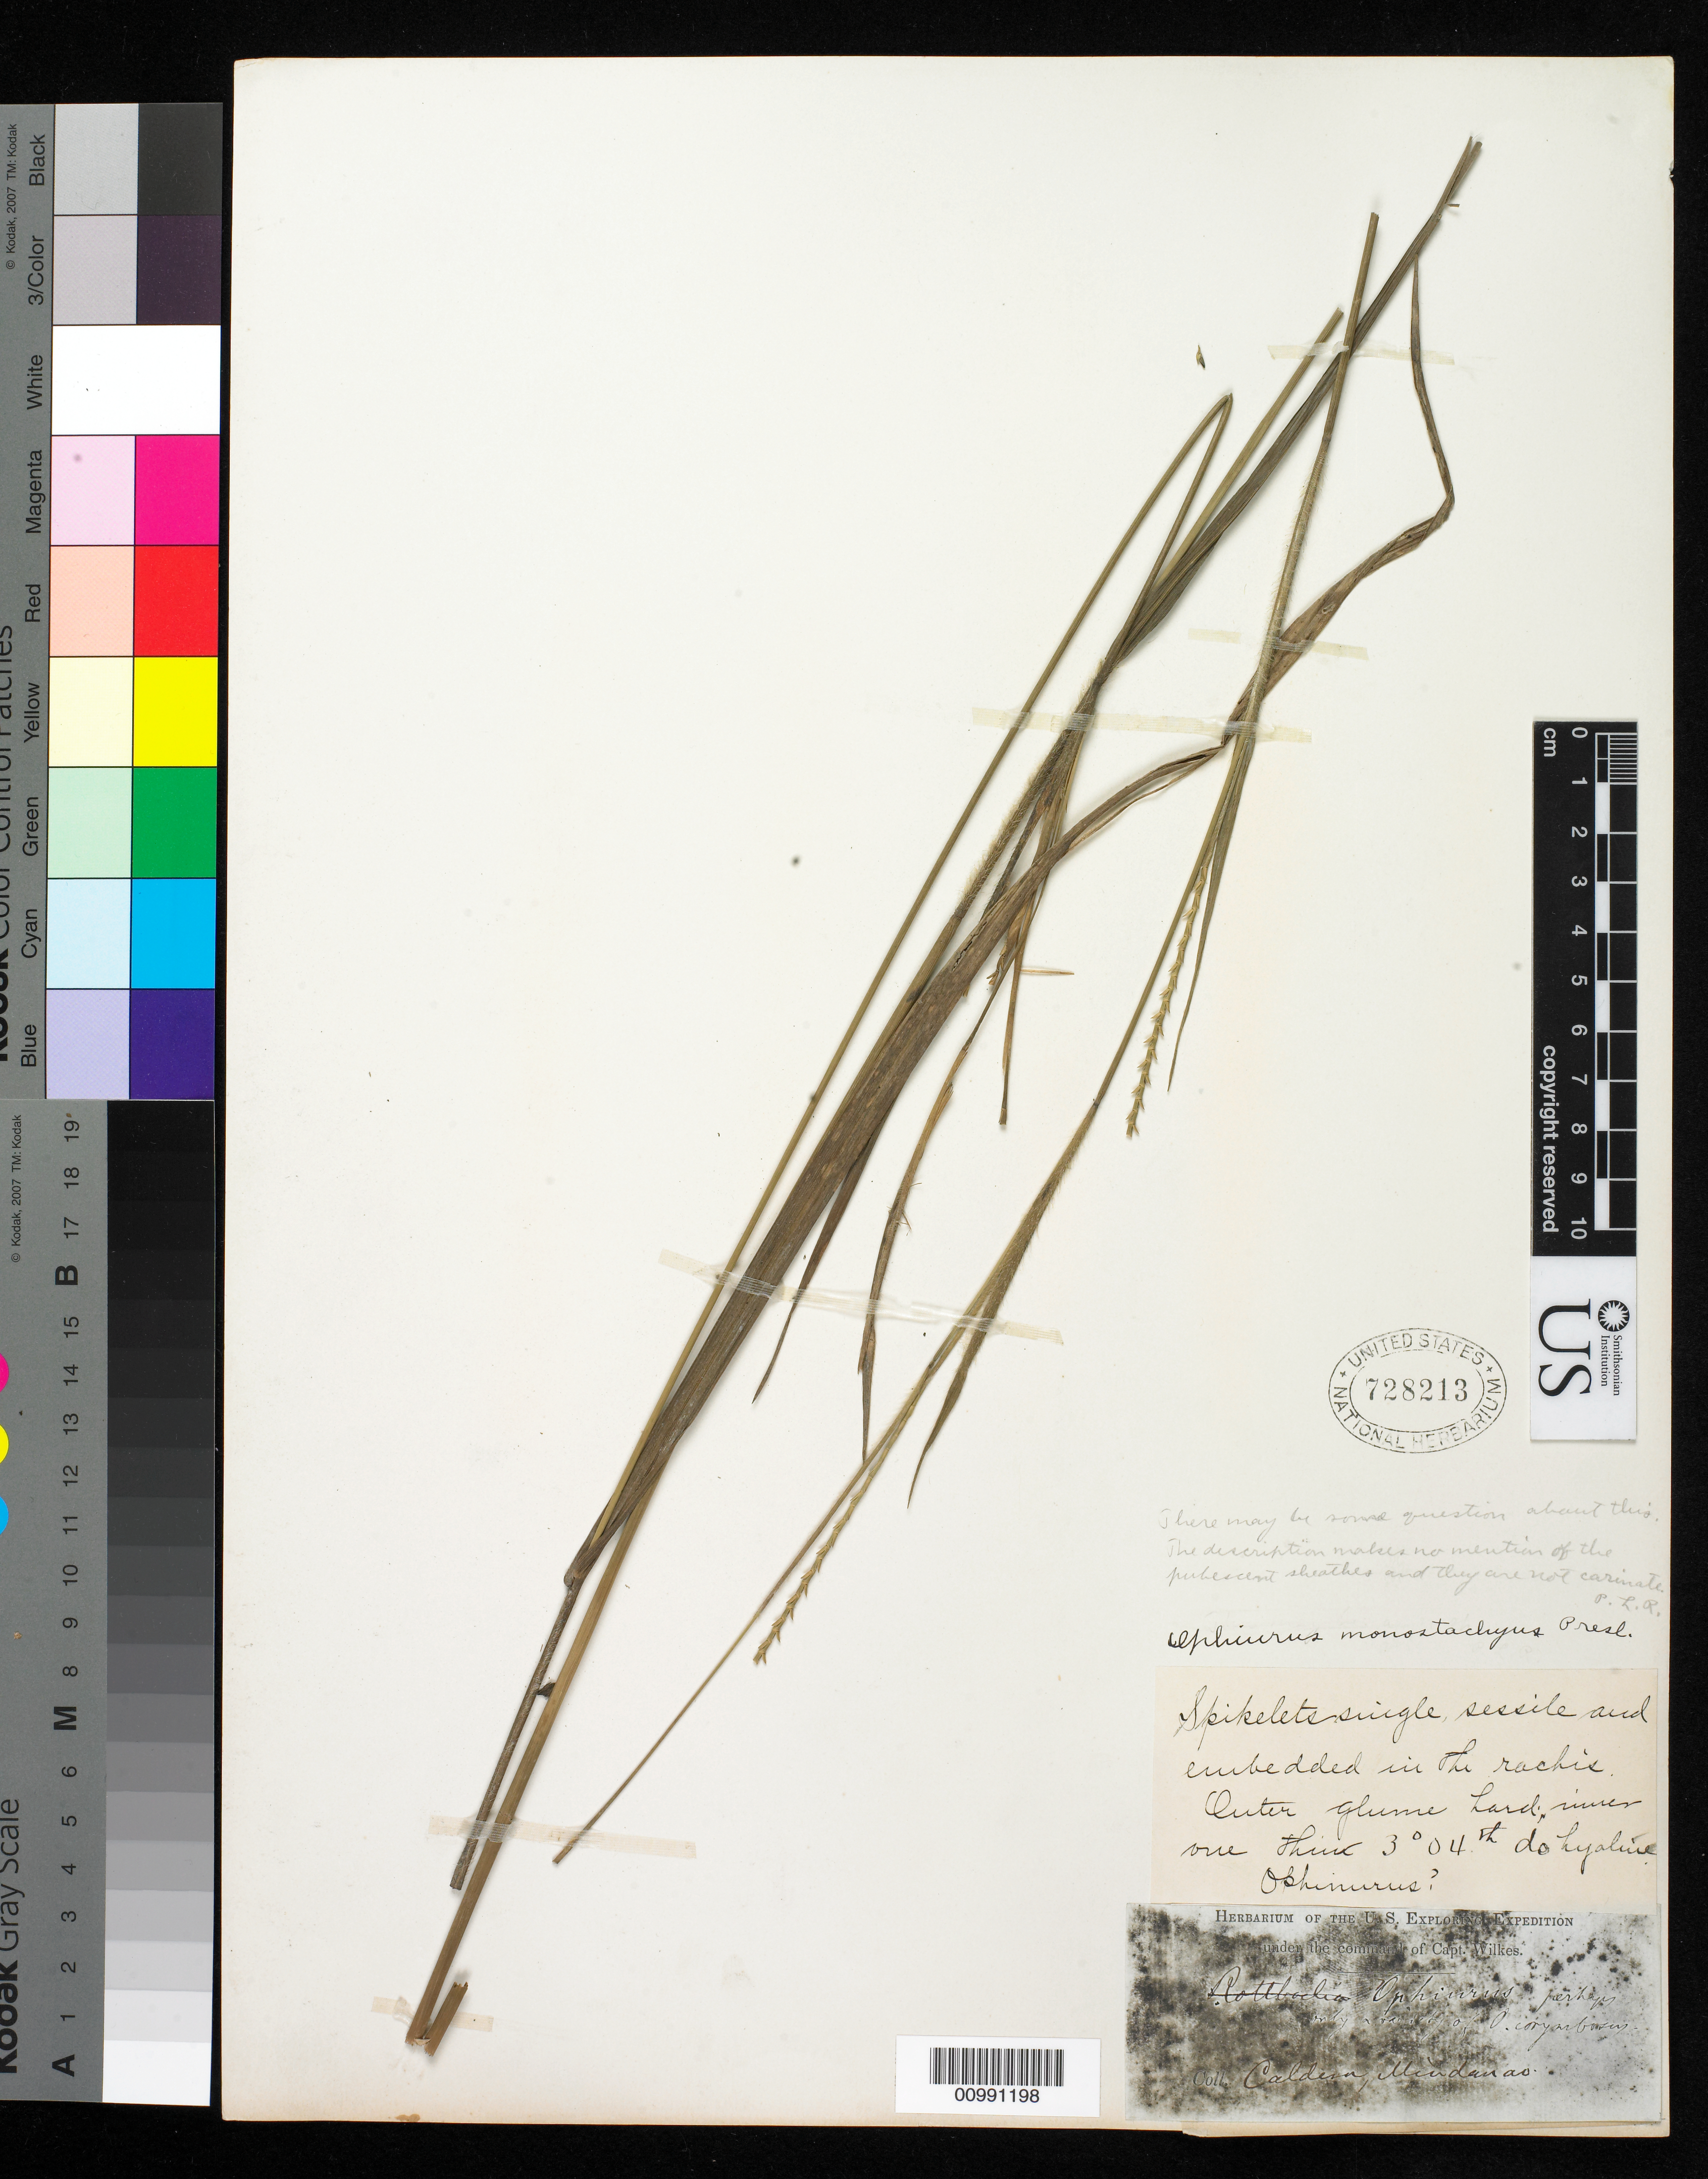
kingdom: Plantae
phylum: Tracheophyta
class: Liliopsida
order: Poales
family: Poaceae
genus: Ophiuros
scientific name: Ophiuros exaltatus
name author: (L.) Kuntze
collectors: Wilkes Explor. Exped.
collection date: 1838/1842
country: Philippines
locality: Mindanao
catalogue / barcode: US 728213